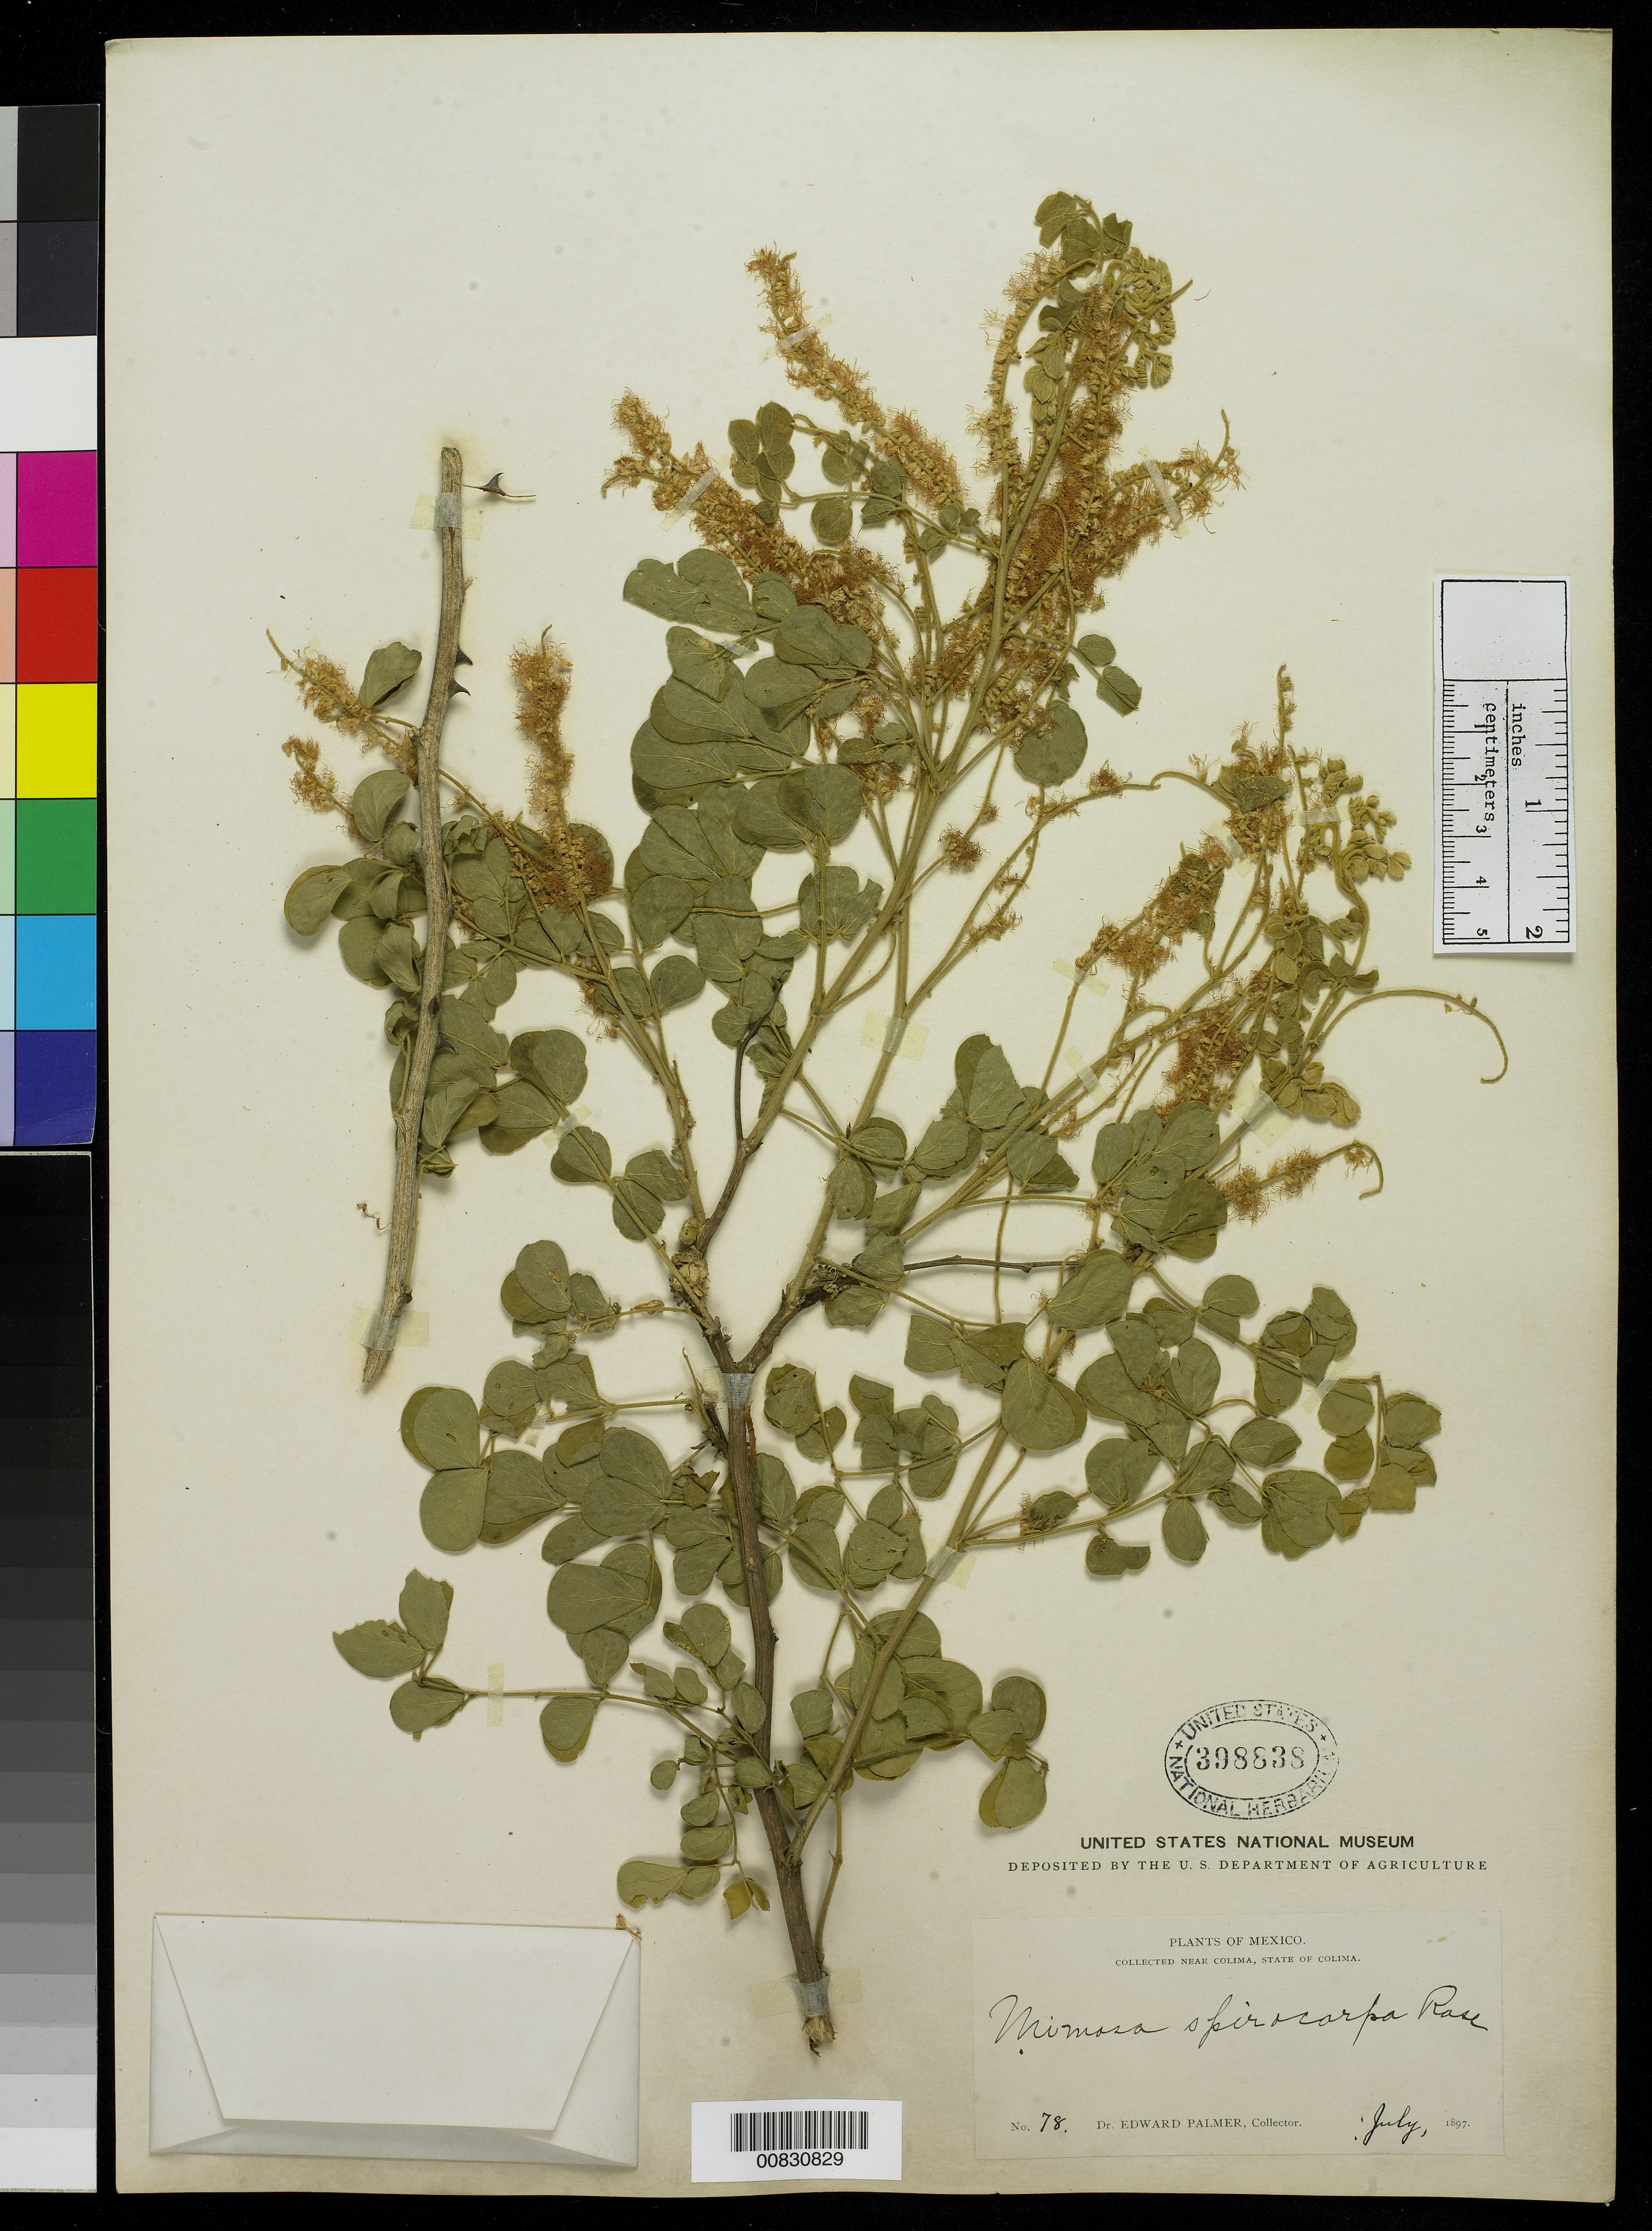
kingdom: Plantae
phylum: Tracheophyta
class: Magnoliopsida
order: Fabales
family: Fabaceae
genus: Mimosa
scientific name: Mimosa spirocarpa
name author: Rose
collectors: E. Palmer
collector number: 78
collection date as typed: Jul 1897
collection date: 1897-07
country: Mexico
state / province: Colima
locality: Near Colima, Colima.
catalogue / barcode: US 398838